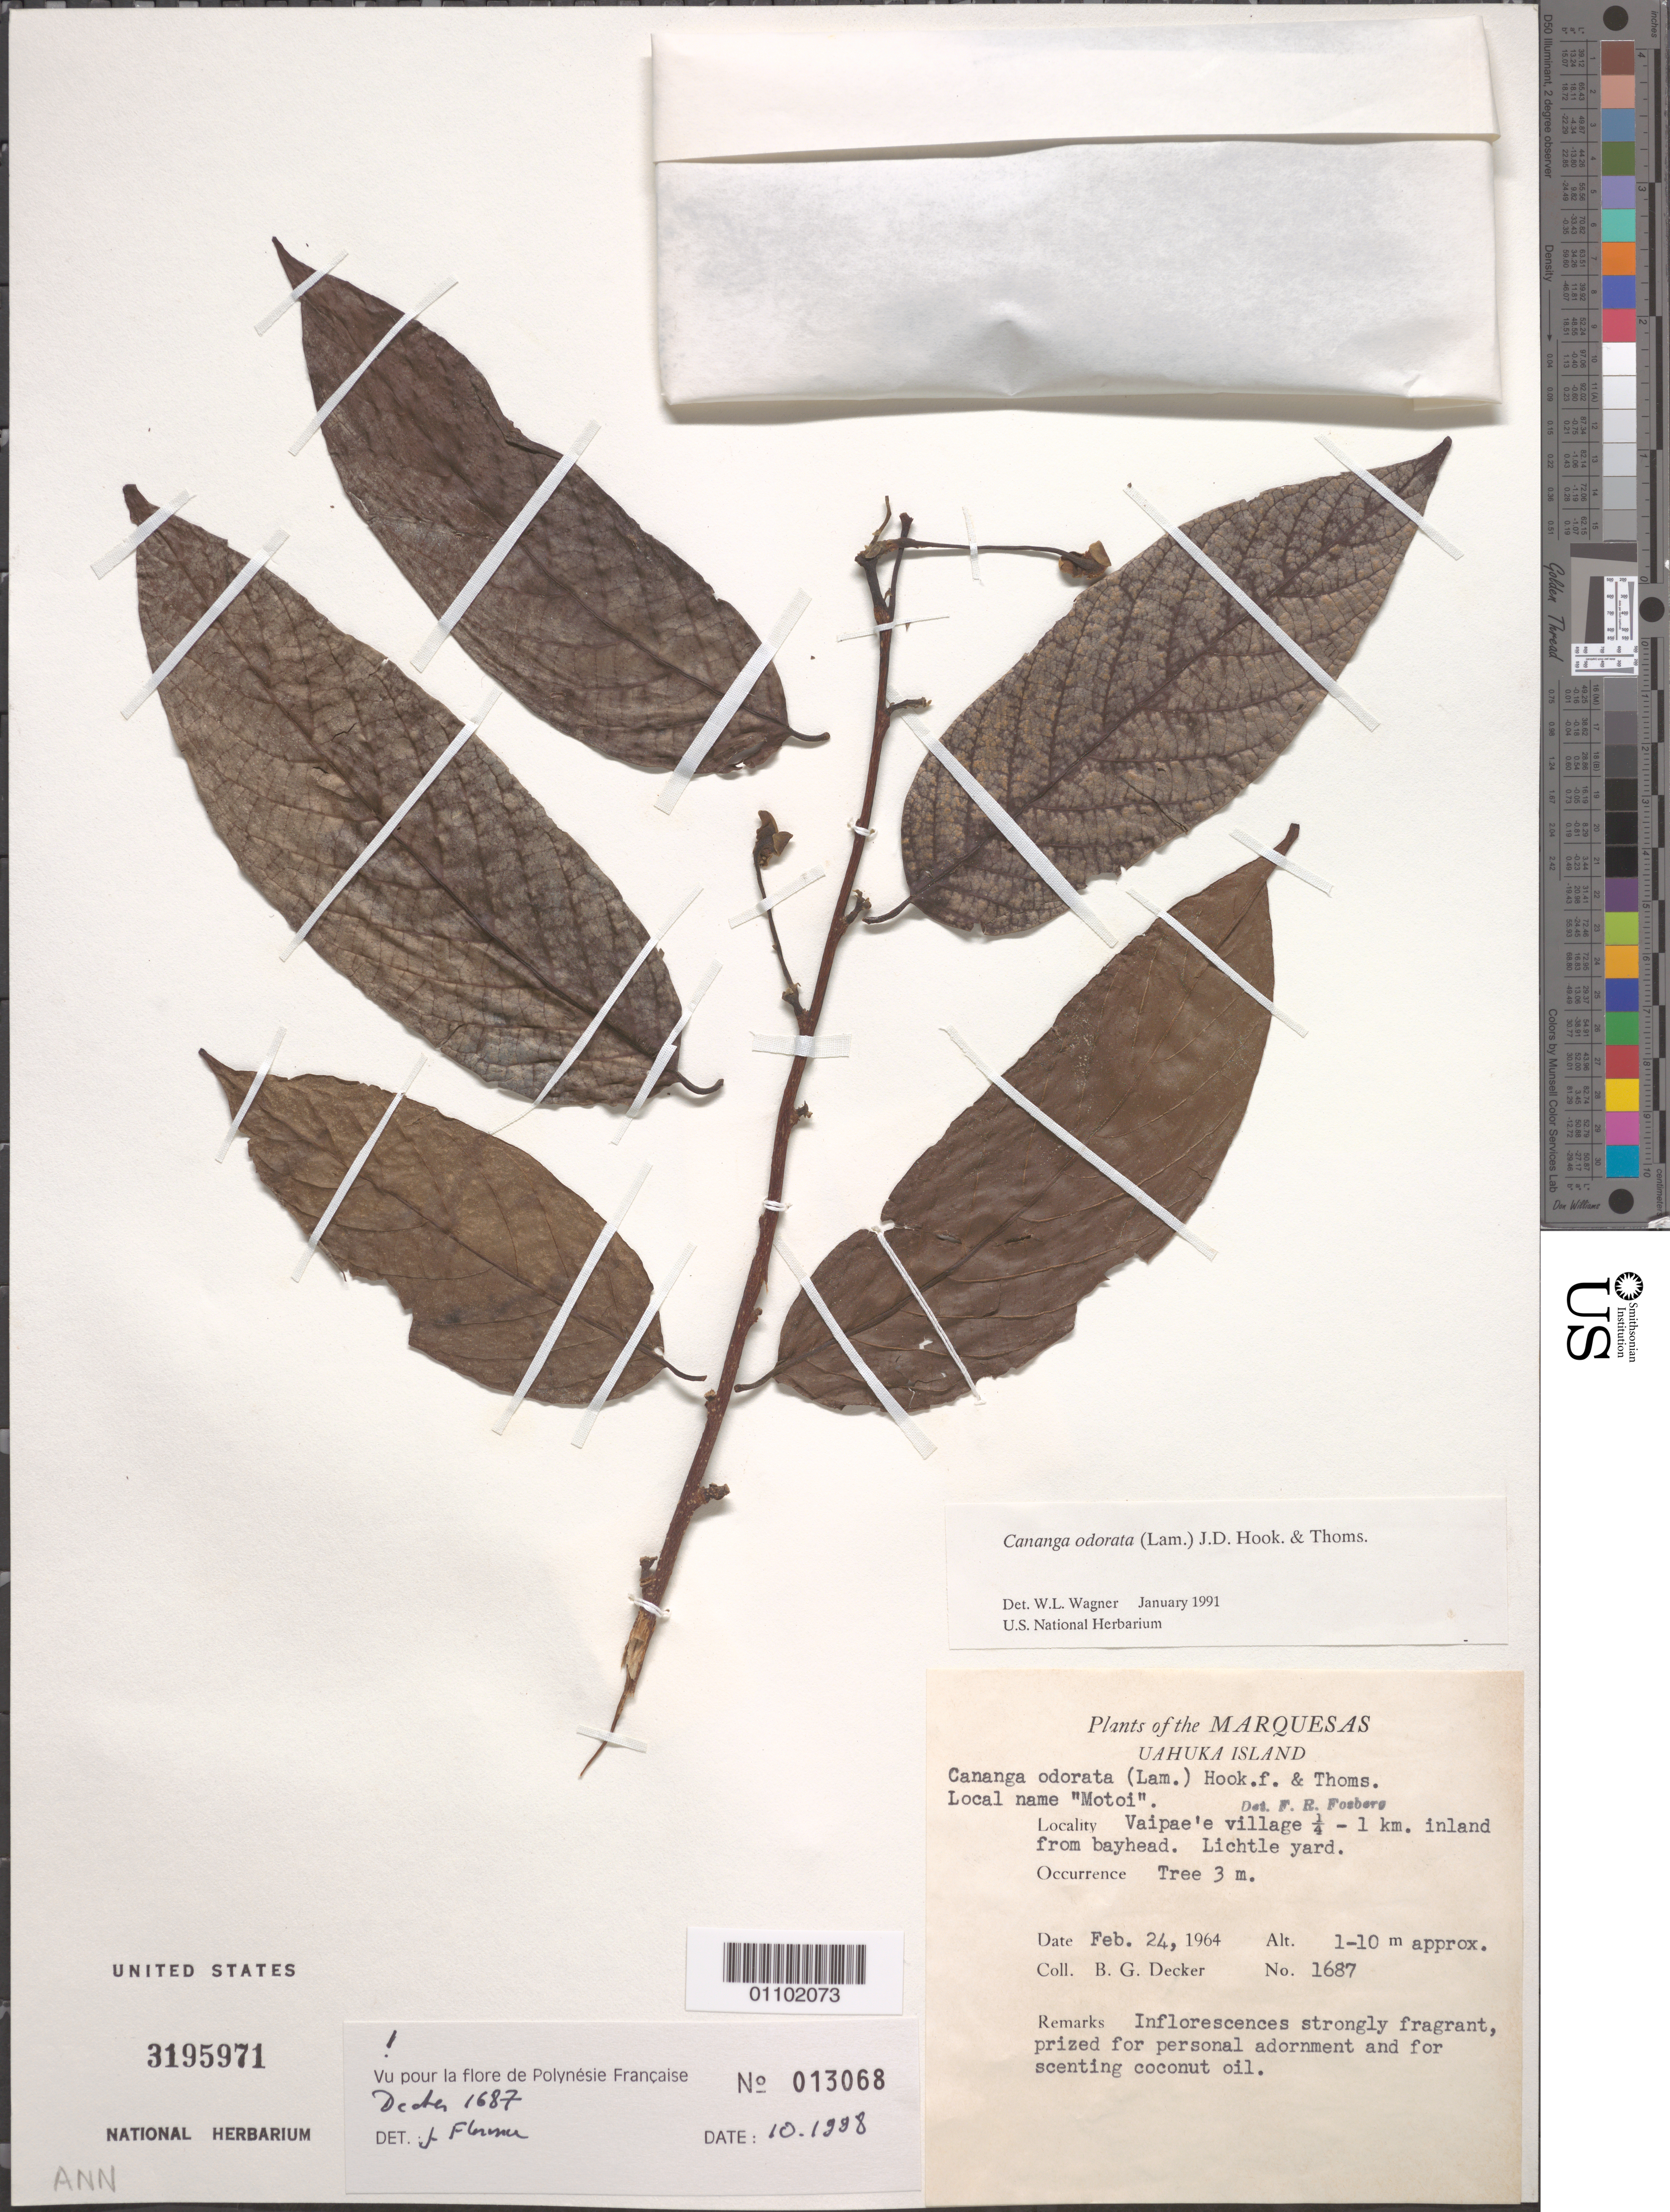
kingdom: Plantae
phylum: Tracheophyta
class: Magnoliopsida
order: Magnoliales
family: Annonaceae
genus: Cananga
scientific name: Cananga odorata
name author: (Lam.) Hook. f. & Thomson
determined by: Wagner, W. L., (BOT), Smithsonian Institution - National Museum of Natural History (UNITED STATES)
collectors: B. G. Decker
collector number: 1687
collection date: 1964-02-24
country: French Polynesia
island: Ua Huka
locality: Vaipae'e village, 0.25-1 km inland from bayhead, Lichtle yard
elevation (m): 1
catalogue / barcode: US 3195971